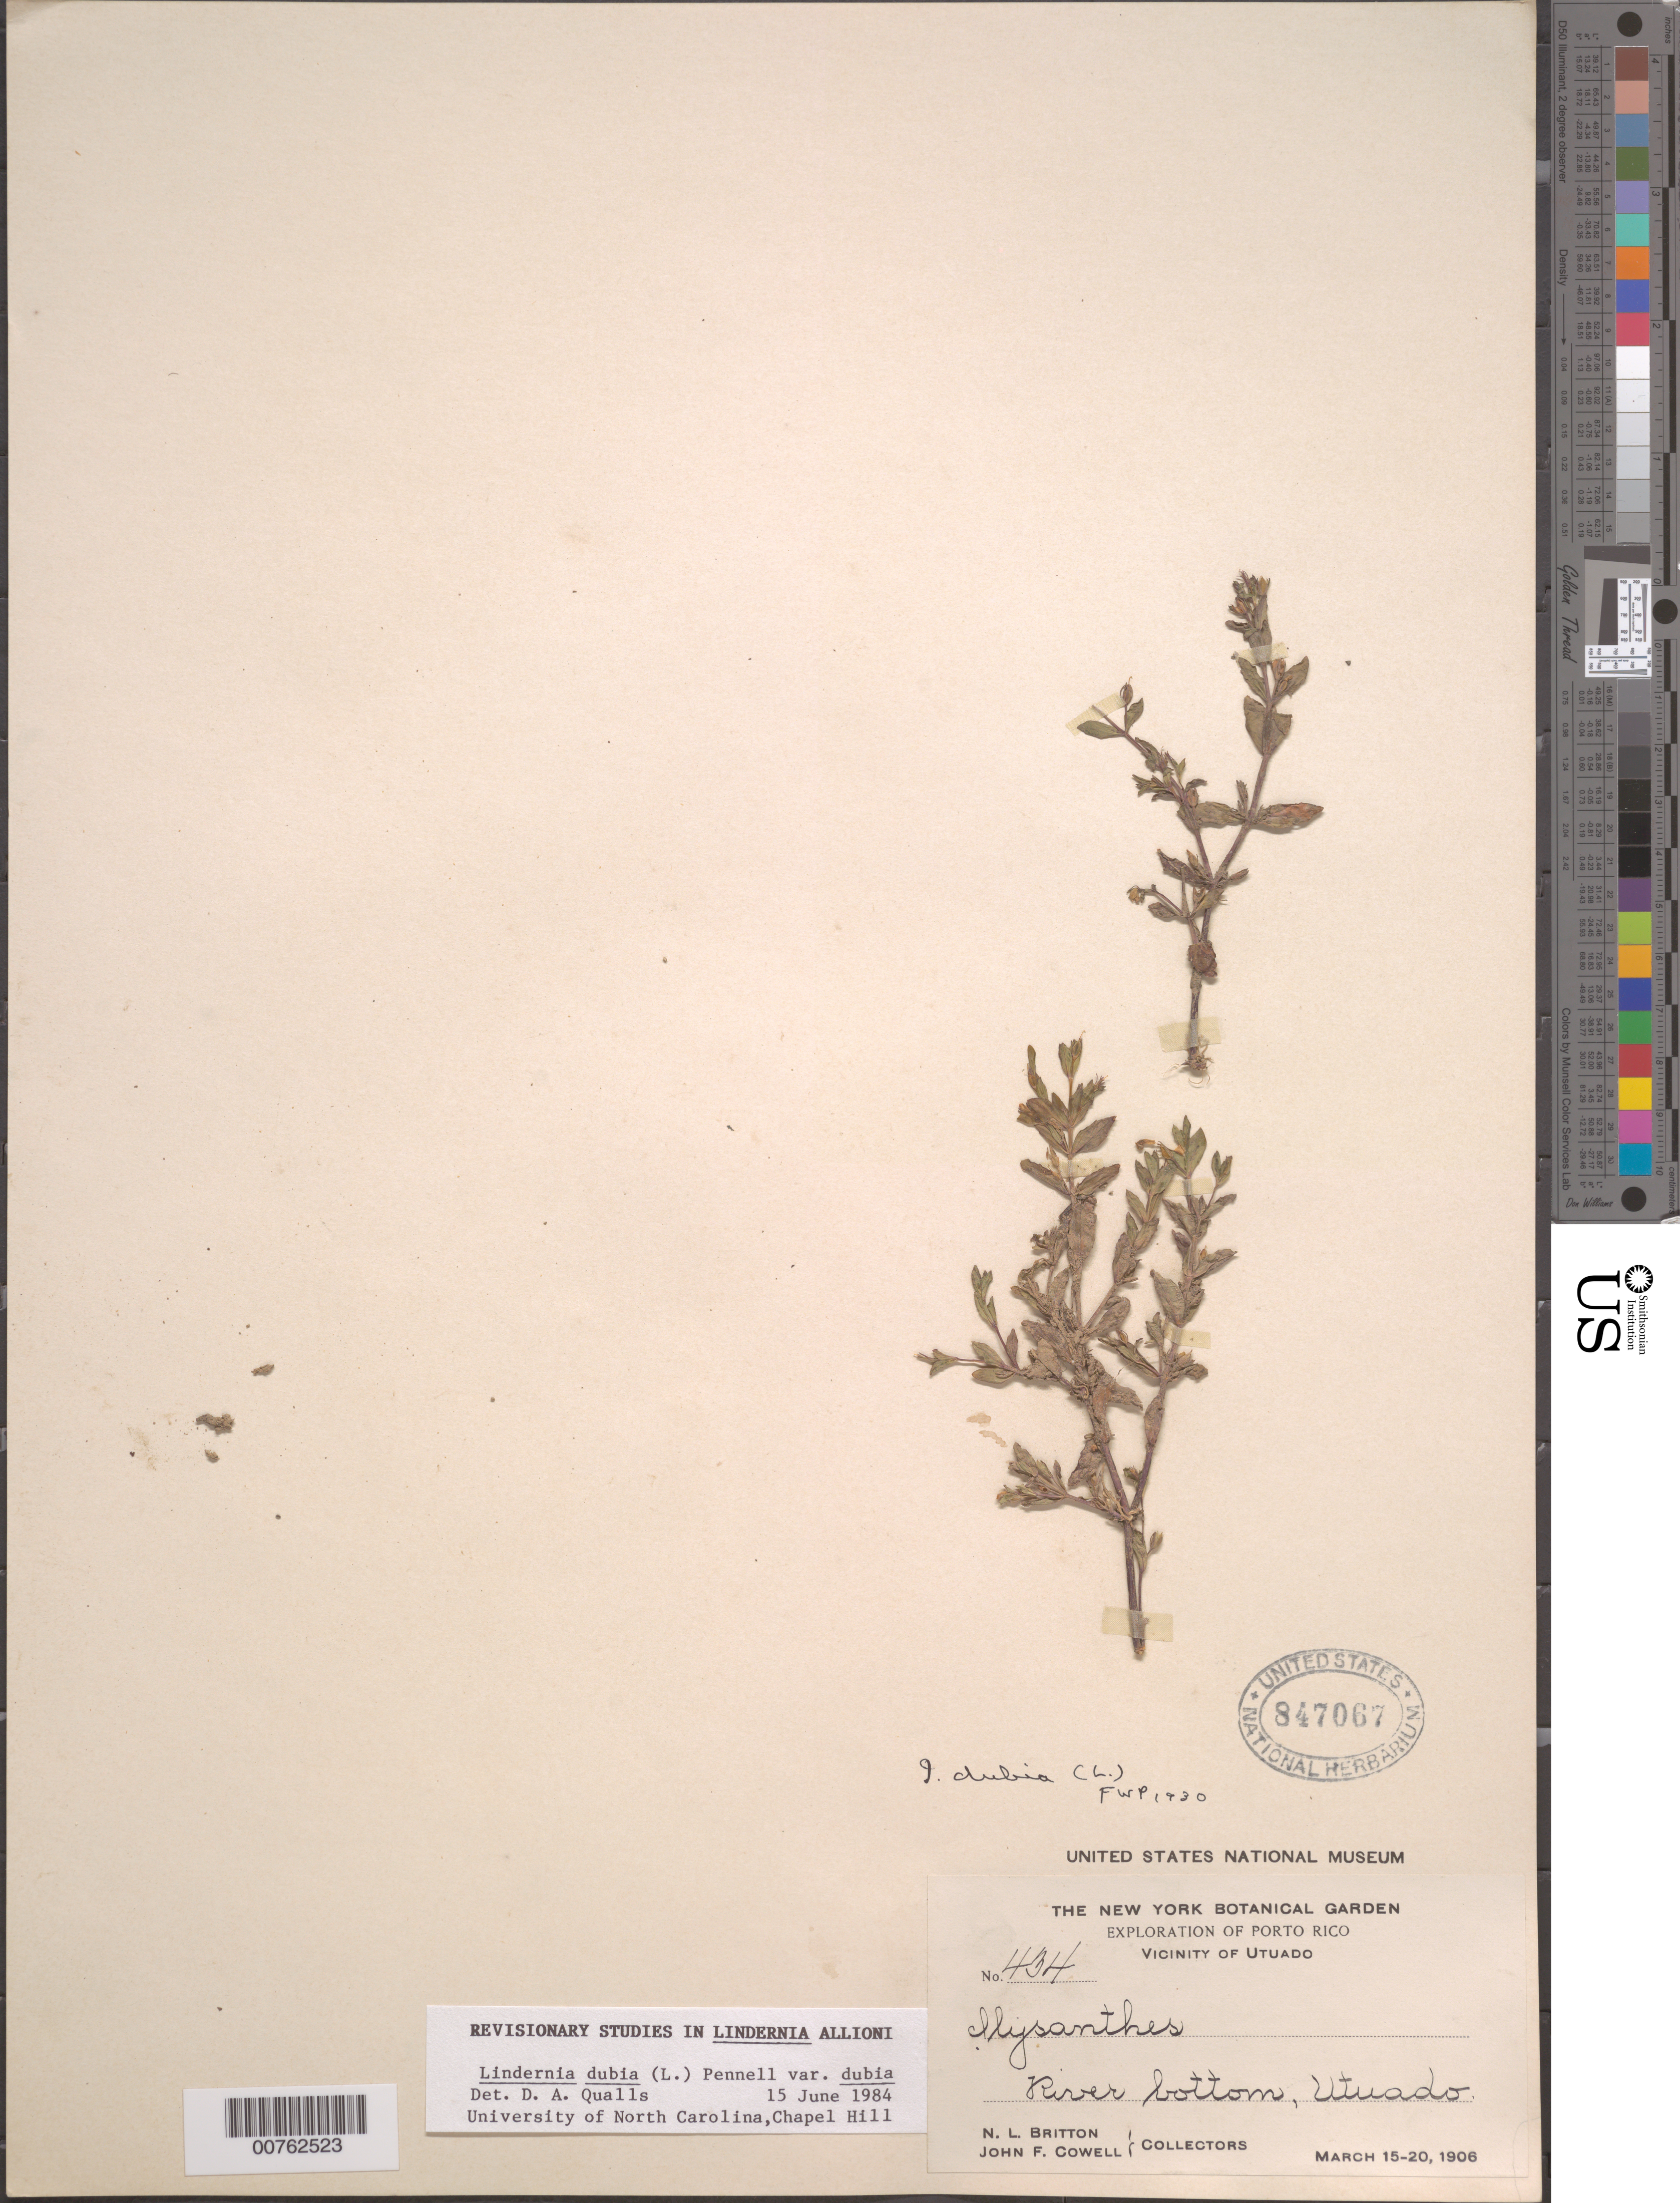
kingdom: Plantae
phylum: Tracheophyta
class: Magnoliopsida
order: Lamiales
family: Linderniaceae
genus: Lindernia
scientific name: Lindernia dubia var. dubia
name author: (L.) Pennell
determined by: Qualls, D. A.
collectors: N. Britton & J. F. Cowell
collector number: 434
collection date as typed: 15 Mar 1906 to 20 Mar 1906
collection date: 1906-03-15/1906-03-20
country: Puerto Rico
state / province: Utuado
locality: Utuado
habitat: River bottom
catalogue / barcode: US 847067